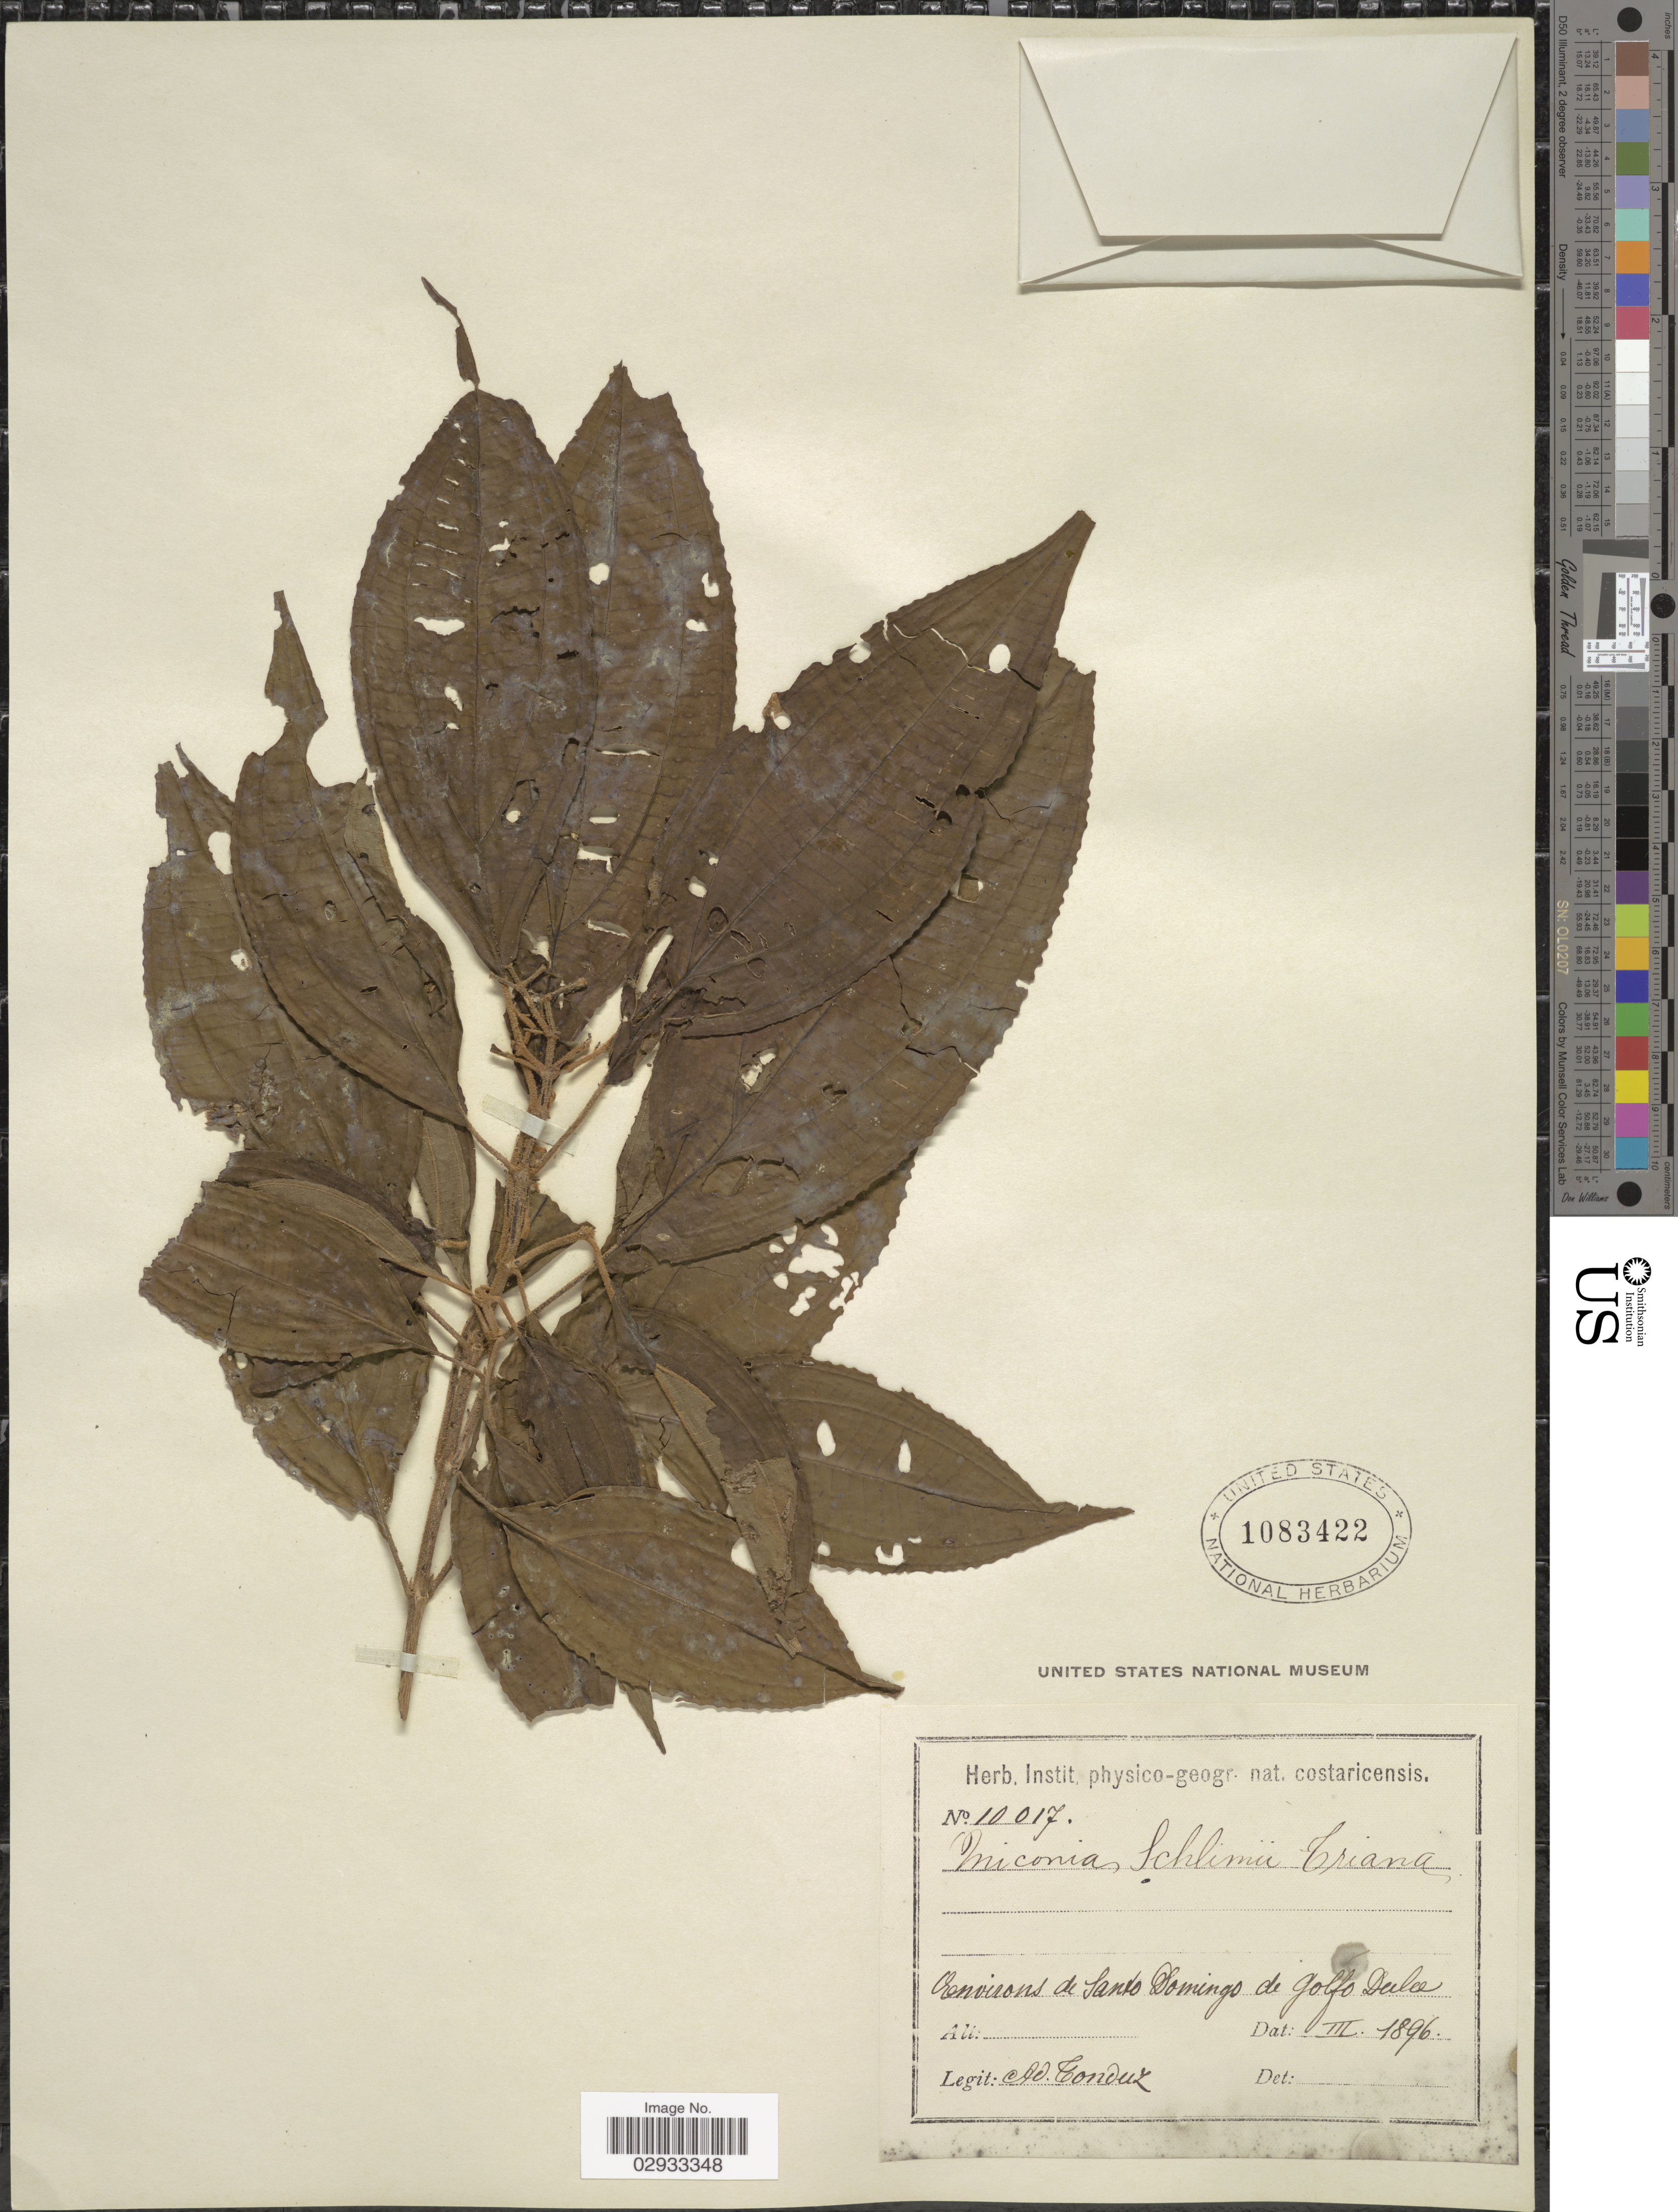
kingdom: Plantae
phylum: Tracheophyta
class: Magnoliopsida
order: Myrtales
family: Melastomataceae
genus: Miconia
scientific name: Miconia schlimii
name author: Triana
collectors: A. Tonduz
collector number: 10017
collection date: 1896-03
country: Costa Rica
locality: Environs de Santo Domingo de Golfo Dulce.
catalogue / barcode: US 1083422